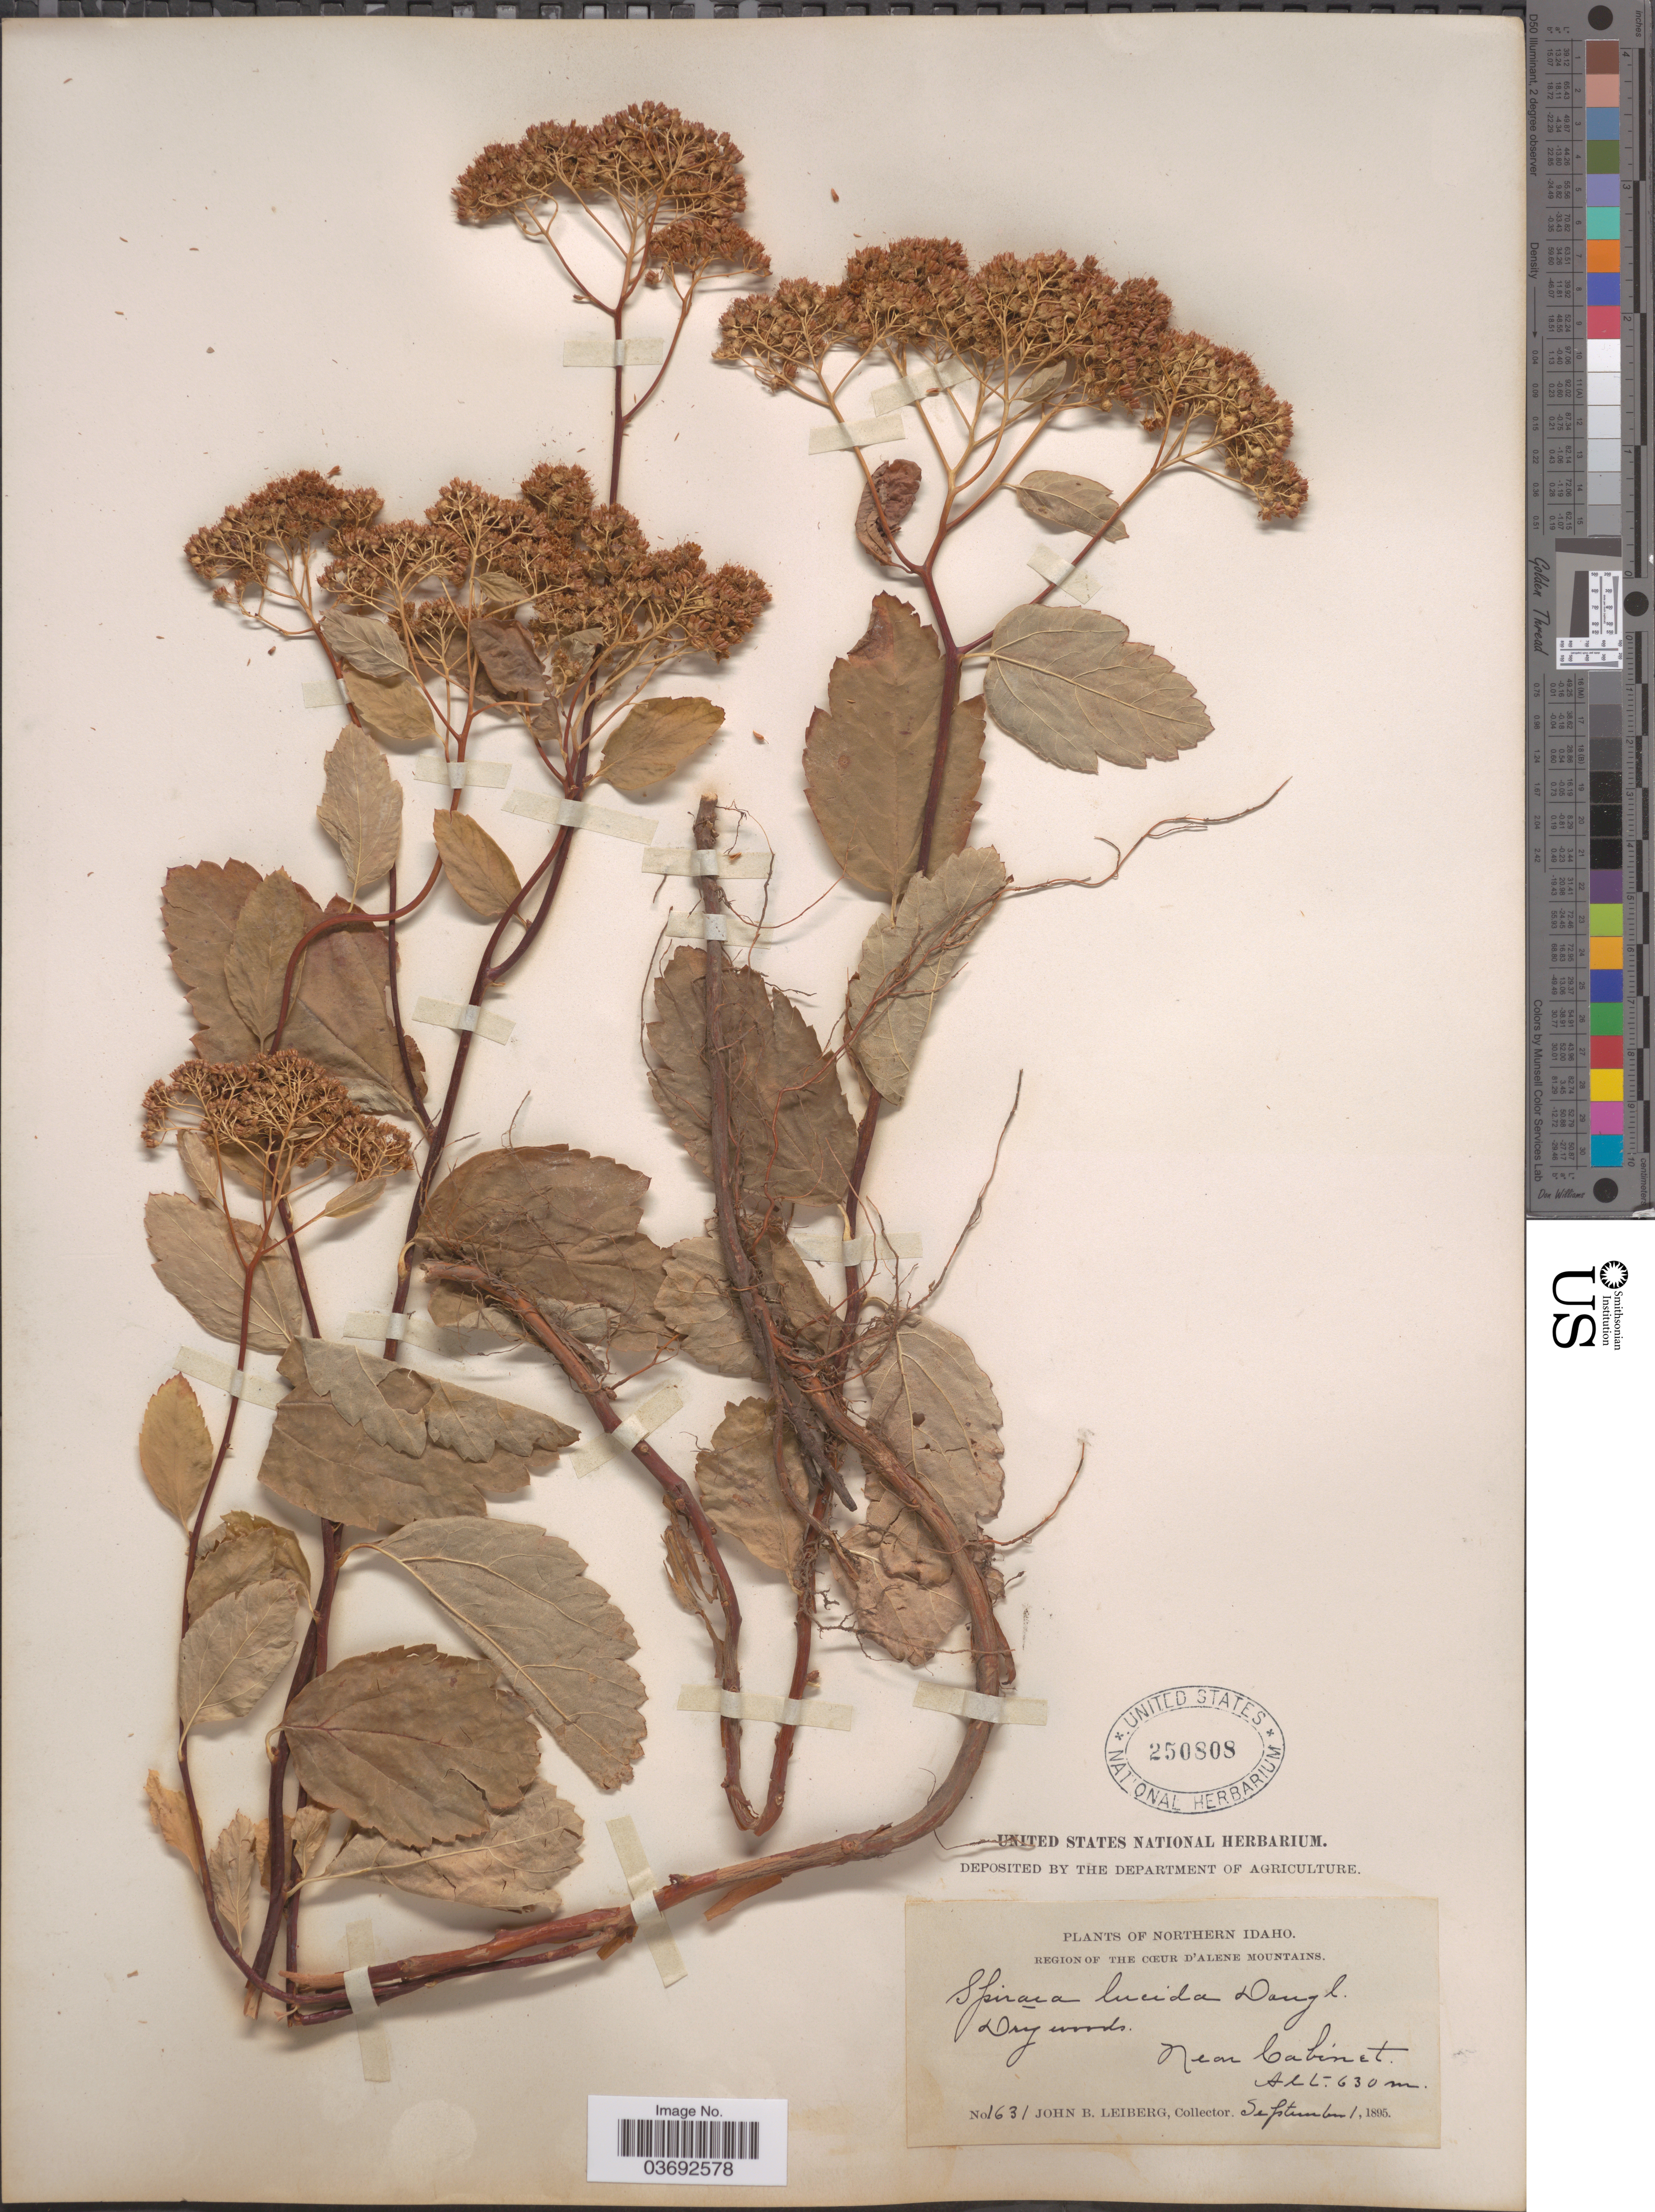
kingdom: Plantae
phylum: Tracheophyta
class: Magnoliopsida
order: Rosales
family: Rosaceae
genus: Spiraea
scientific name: Spiraea lucida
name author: Douglas ex Greene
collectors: J. B. Leiberg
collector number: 1631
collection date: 1895-09-01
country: United States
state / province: Idaho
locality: Northern Idaho. Region of the Cœur d'Alene Mountains. Near Cabinet.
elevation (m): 630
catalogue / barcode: US 250808